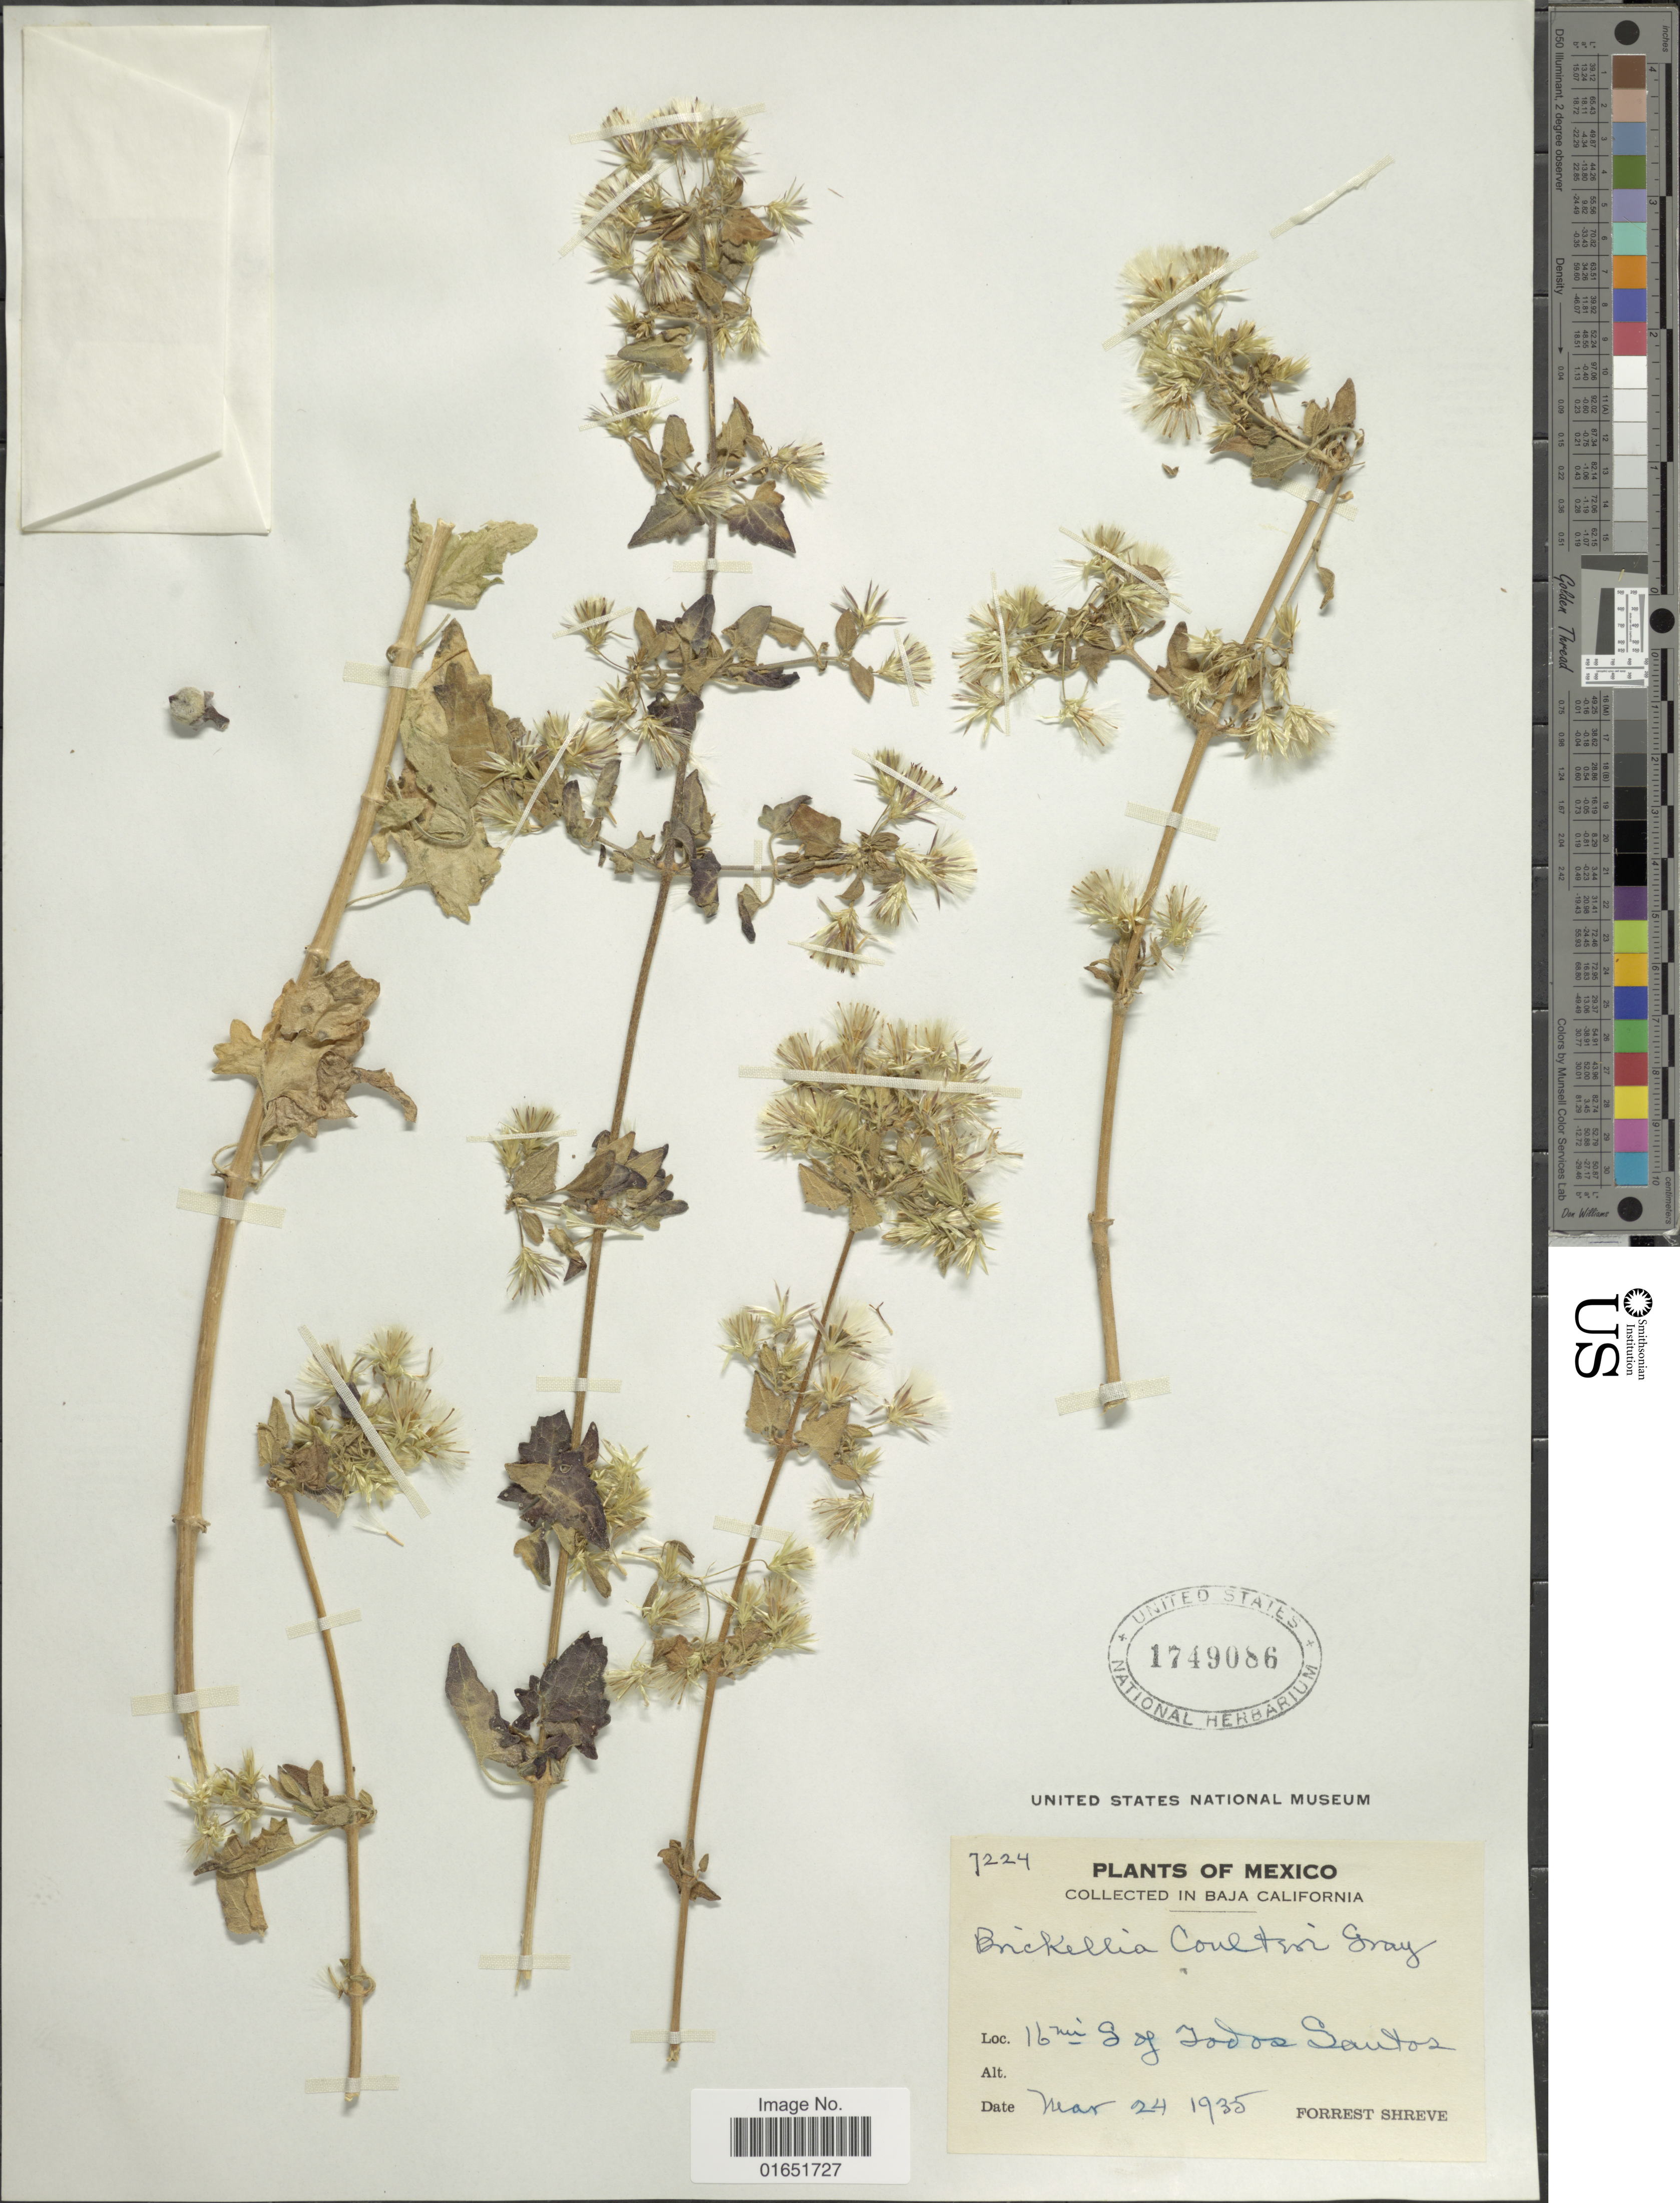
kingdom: Plantae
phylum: Tracheophyta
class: Magnoliopsida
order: Asterales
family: Asteraceae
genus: Brickellia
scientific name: Brickellia coulteri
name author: A. Gray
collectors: F. Shreve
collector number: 7224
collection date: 1935-03-24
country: Mexico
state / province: Baja California Sur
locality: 16 mi S of Jodos Santos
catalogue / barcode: US 1749086